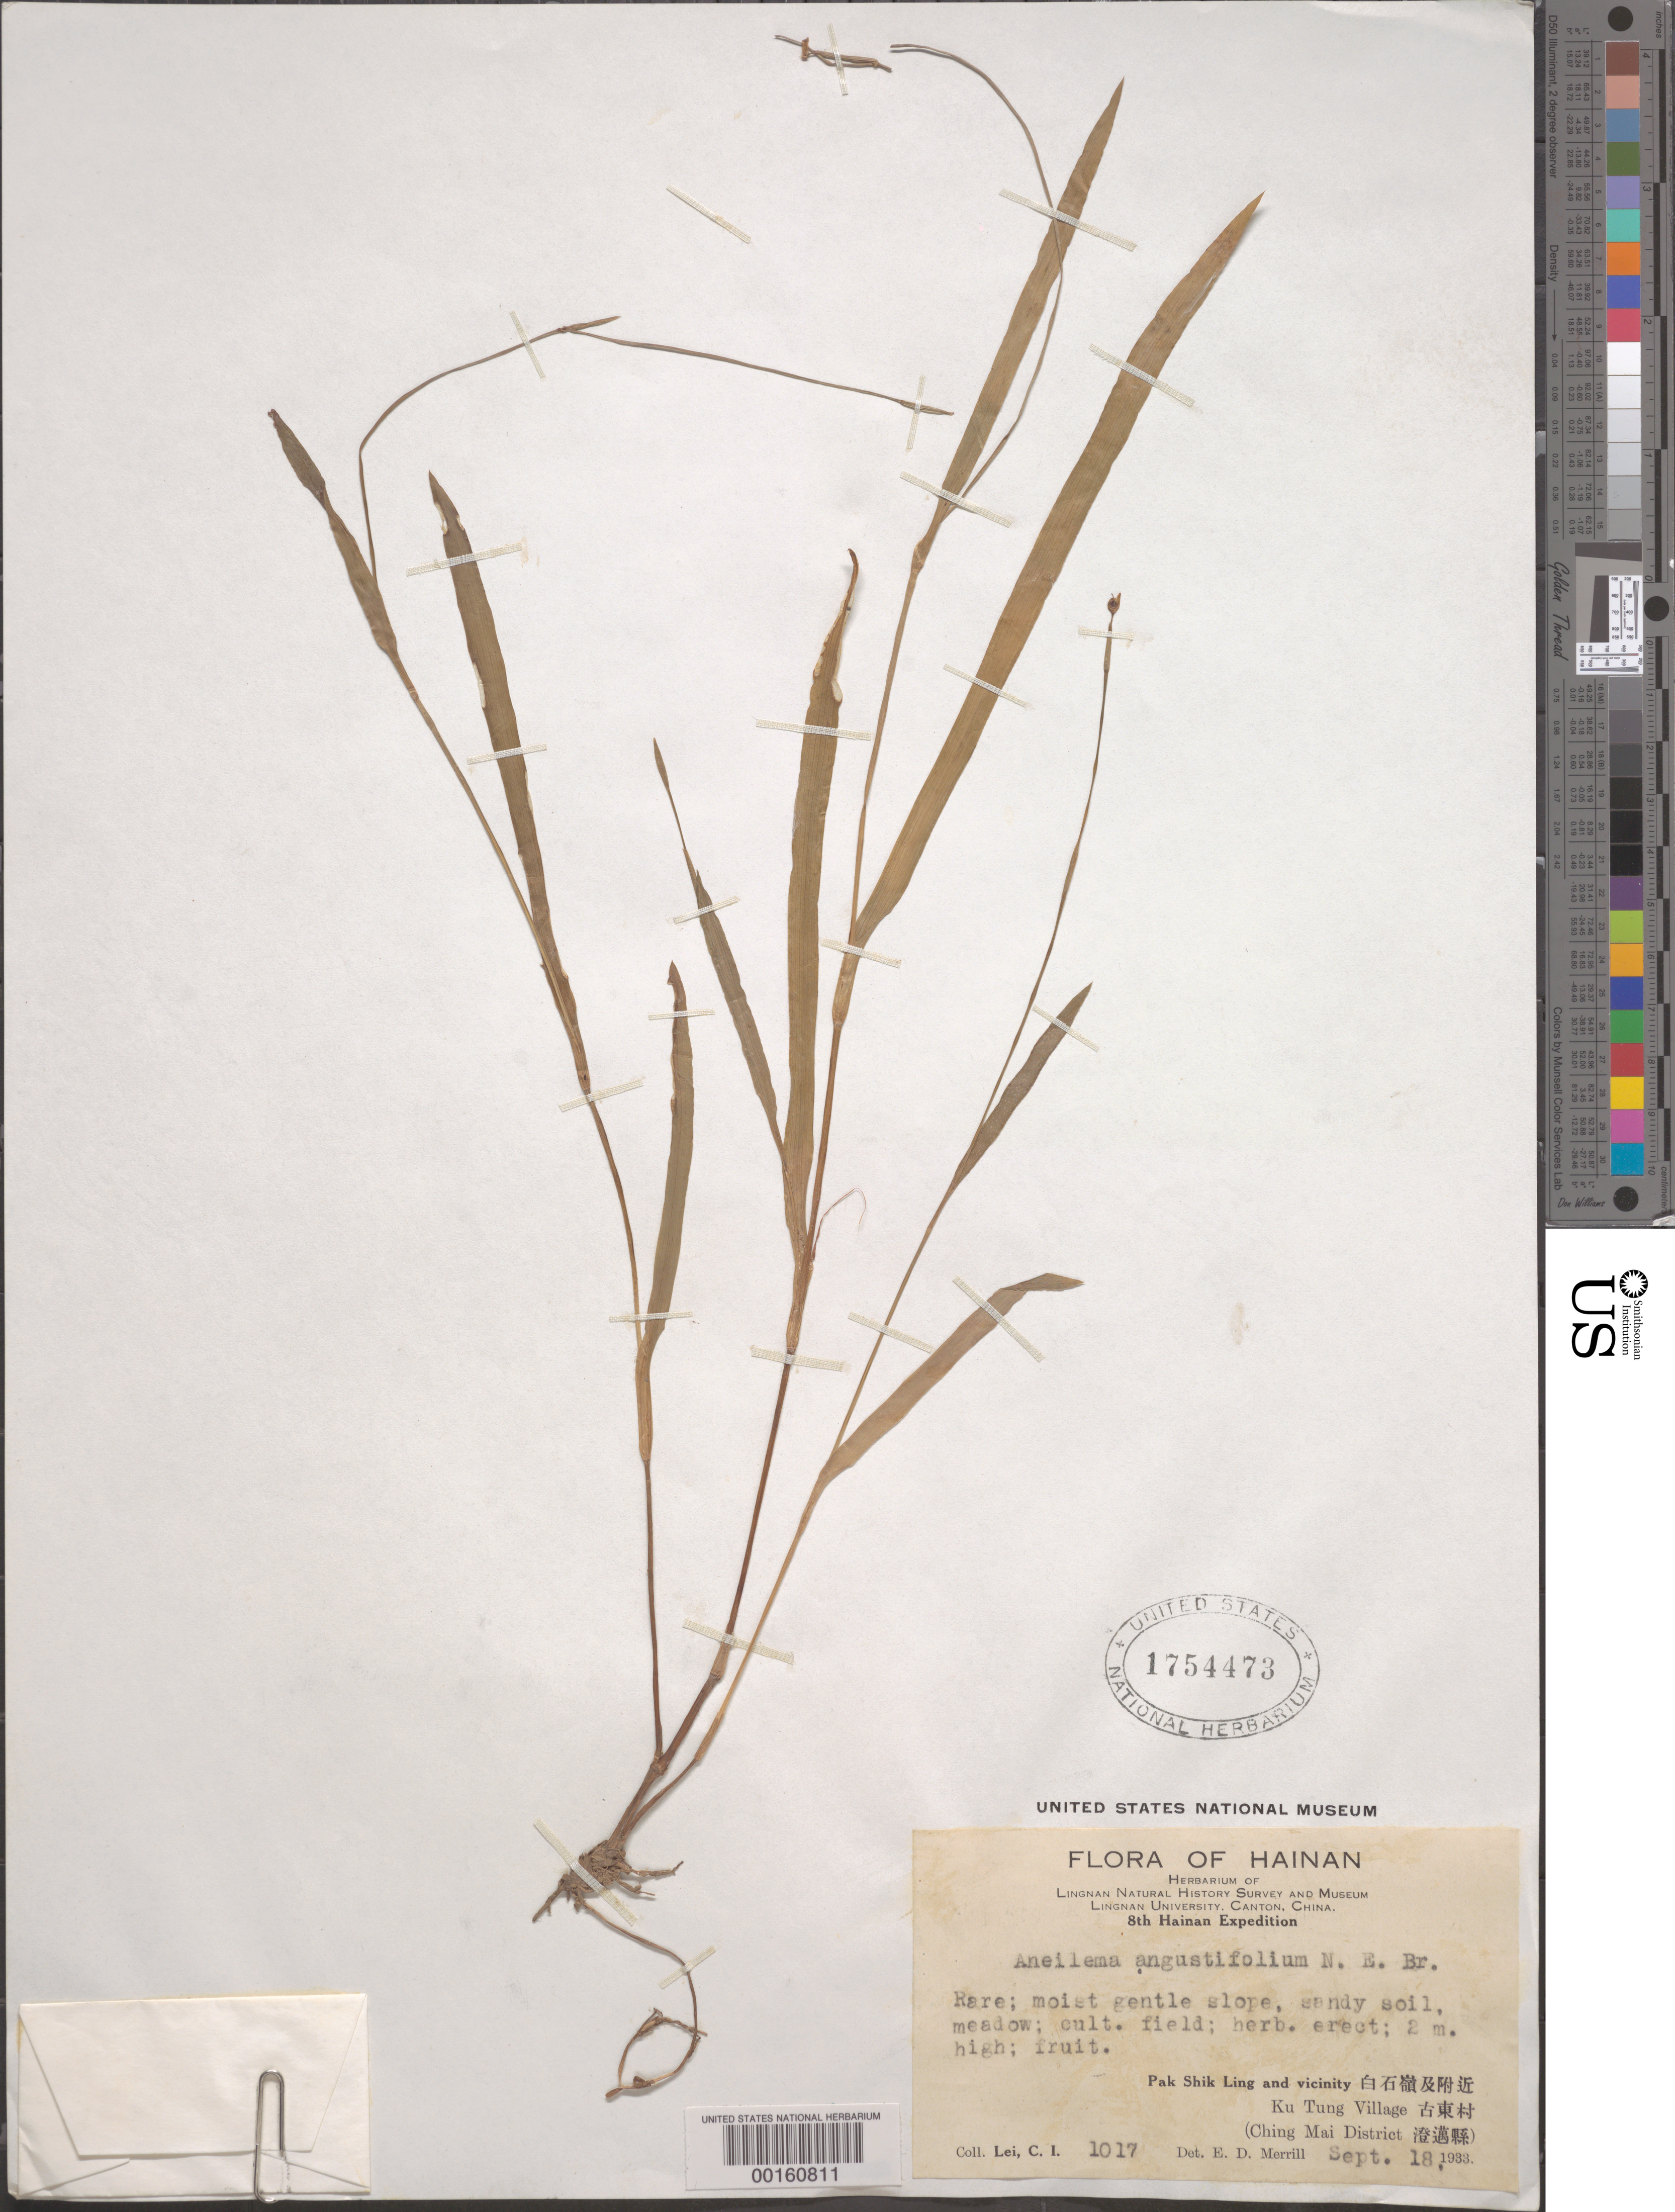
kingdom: Plantae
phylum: Tracheophyta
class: Liliopsida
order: Commelinales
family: Commelinaceae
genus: Murdannia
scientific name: Murdannia vaginata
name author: (L.) G. Brückn.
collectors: C. I. Lei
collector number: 1017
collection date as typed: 18 Sep 1933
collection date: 1933-09-18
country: China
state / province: Hainan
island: Hainan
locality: Ching mai dist., hainan; pak shik ling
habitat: Moist, gentle slope; sandy soil of meadow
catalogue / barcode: US 1754473